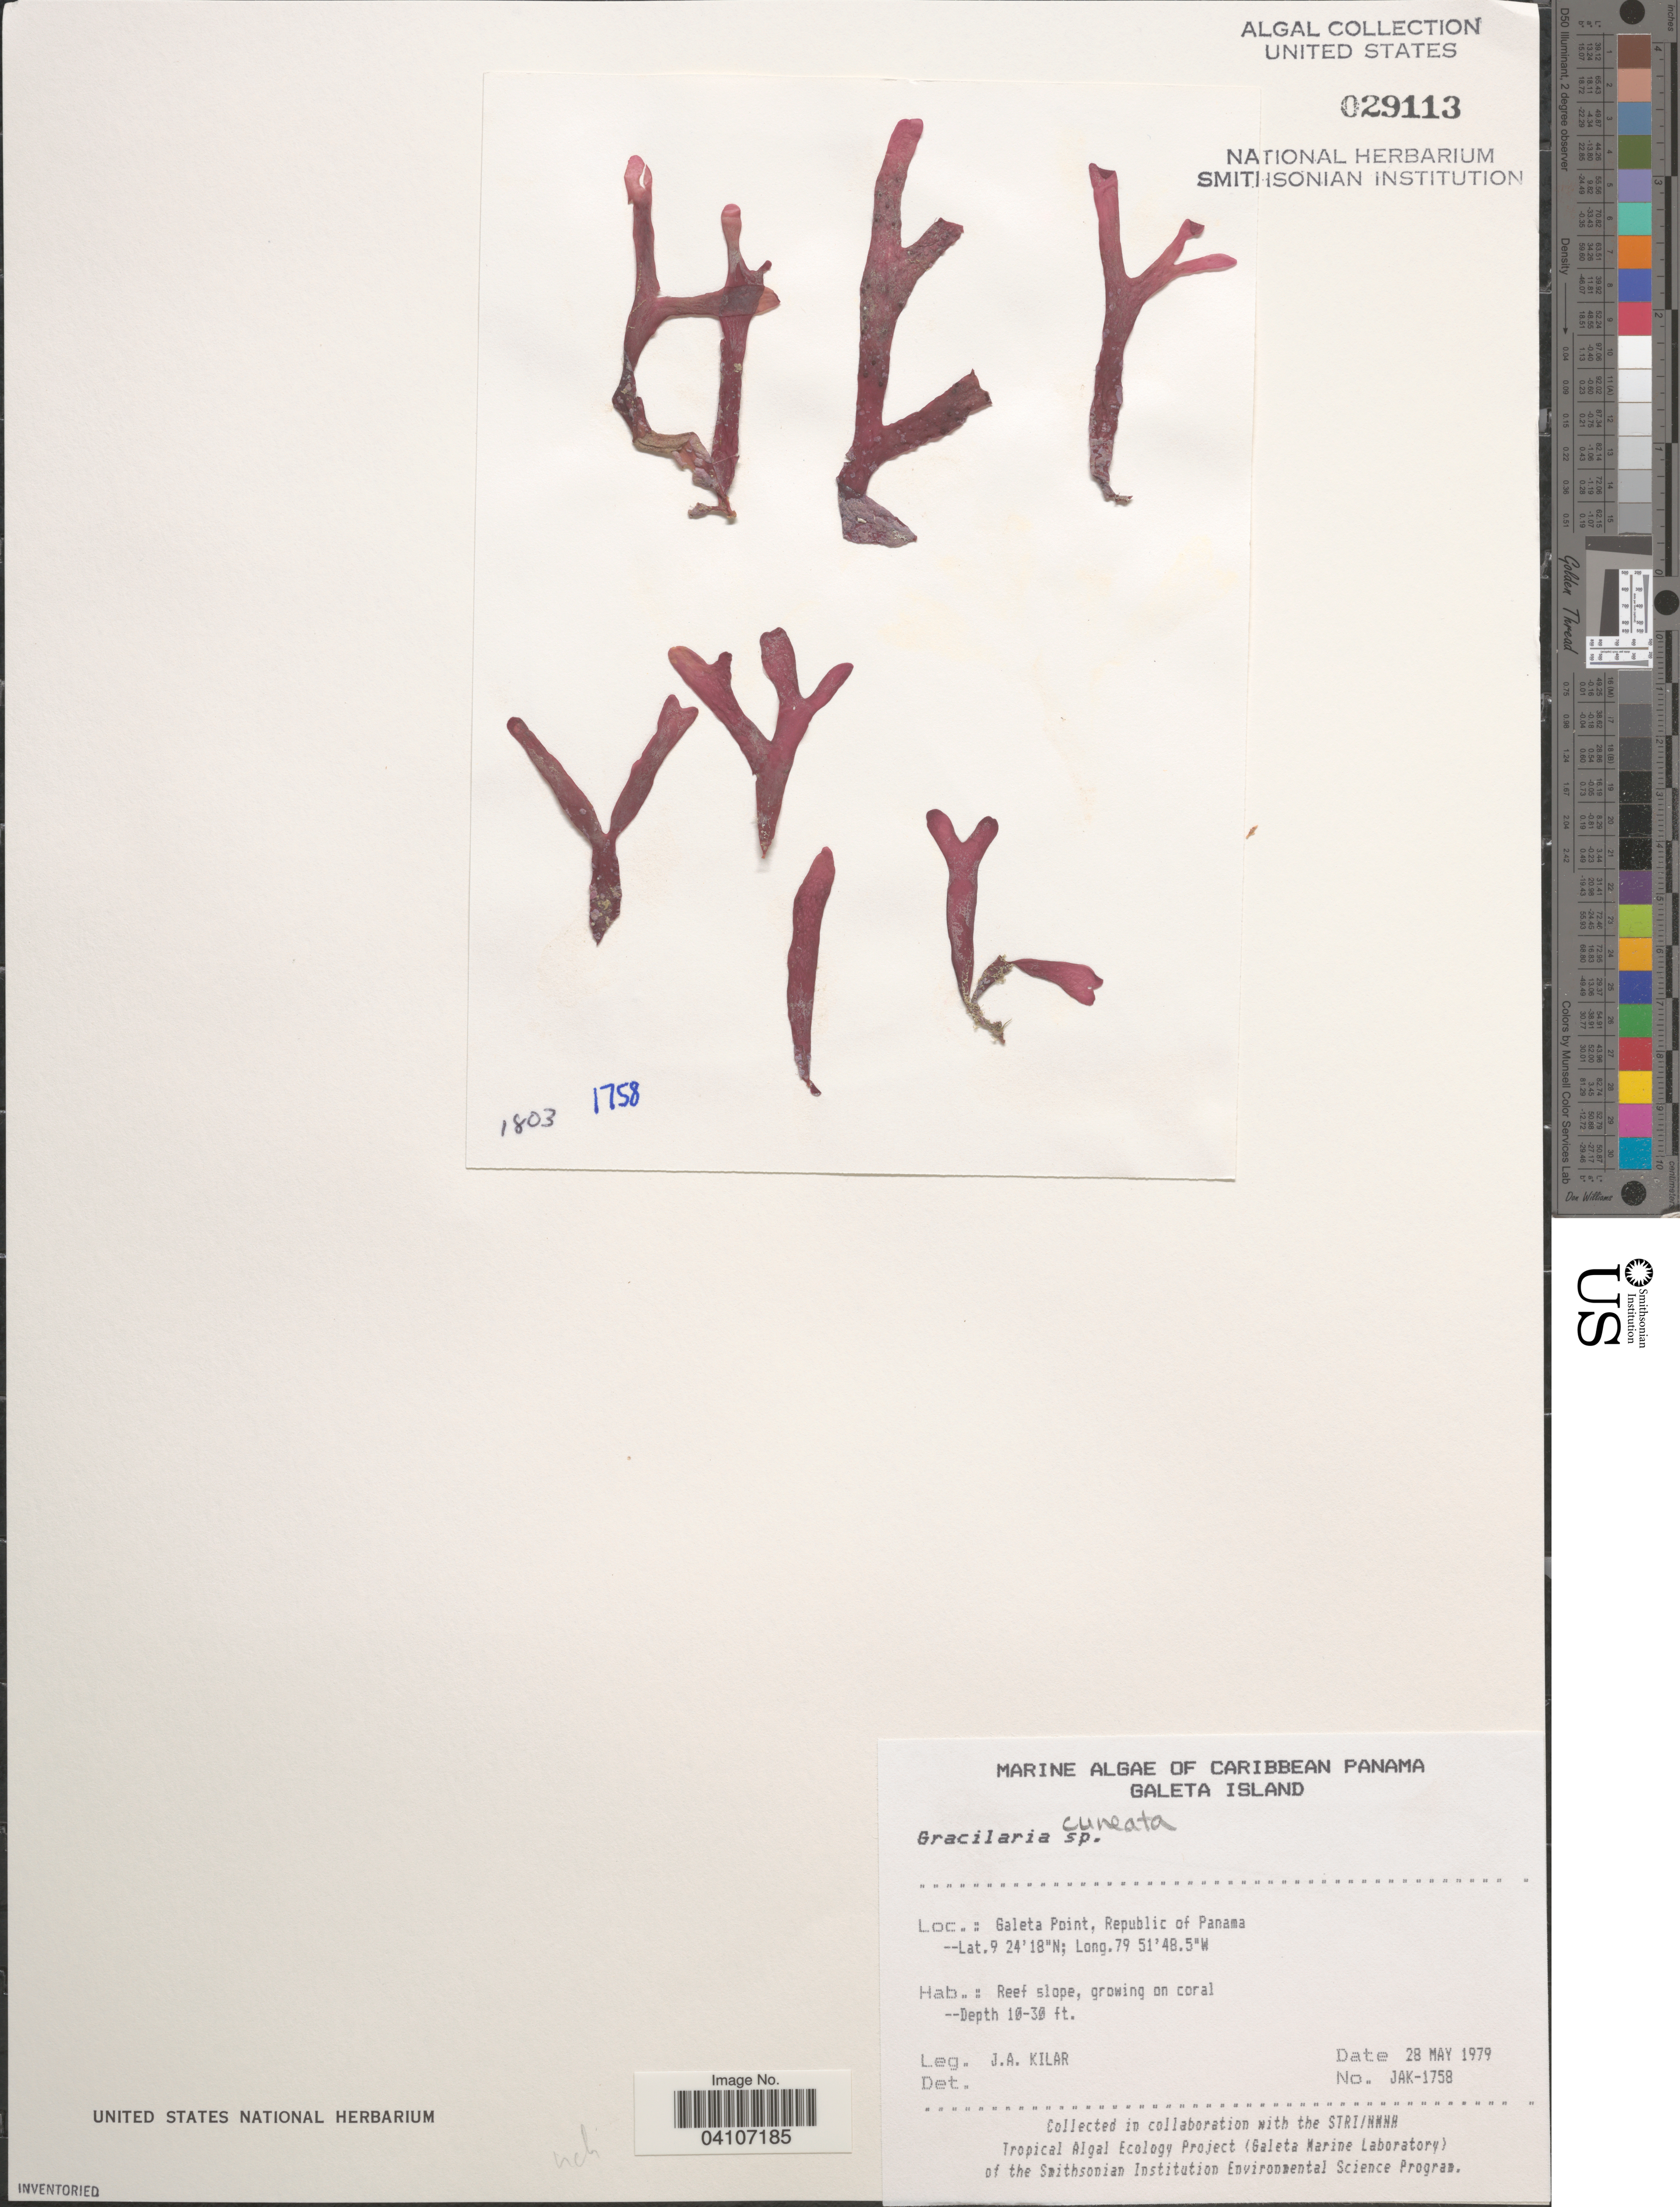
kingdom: Plantae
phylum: Rhodophyta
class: Florideophyceae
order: Gracilariales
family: Gracilariaceae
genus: Gracilaria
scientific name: Gracilaria cuneata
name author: Aresch.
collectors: J. A. Kilar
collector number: JAK-1758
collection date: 1979-05-28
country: Panama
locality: Caribbean Panama. Galeta Island. Galeta Point, Republic of Panama.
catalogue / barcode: US 29113